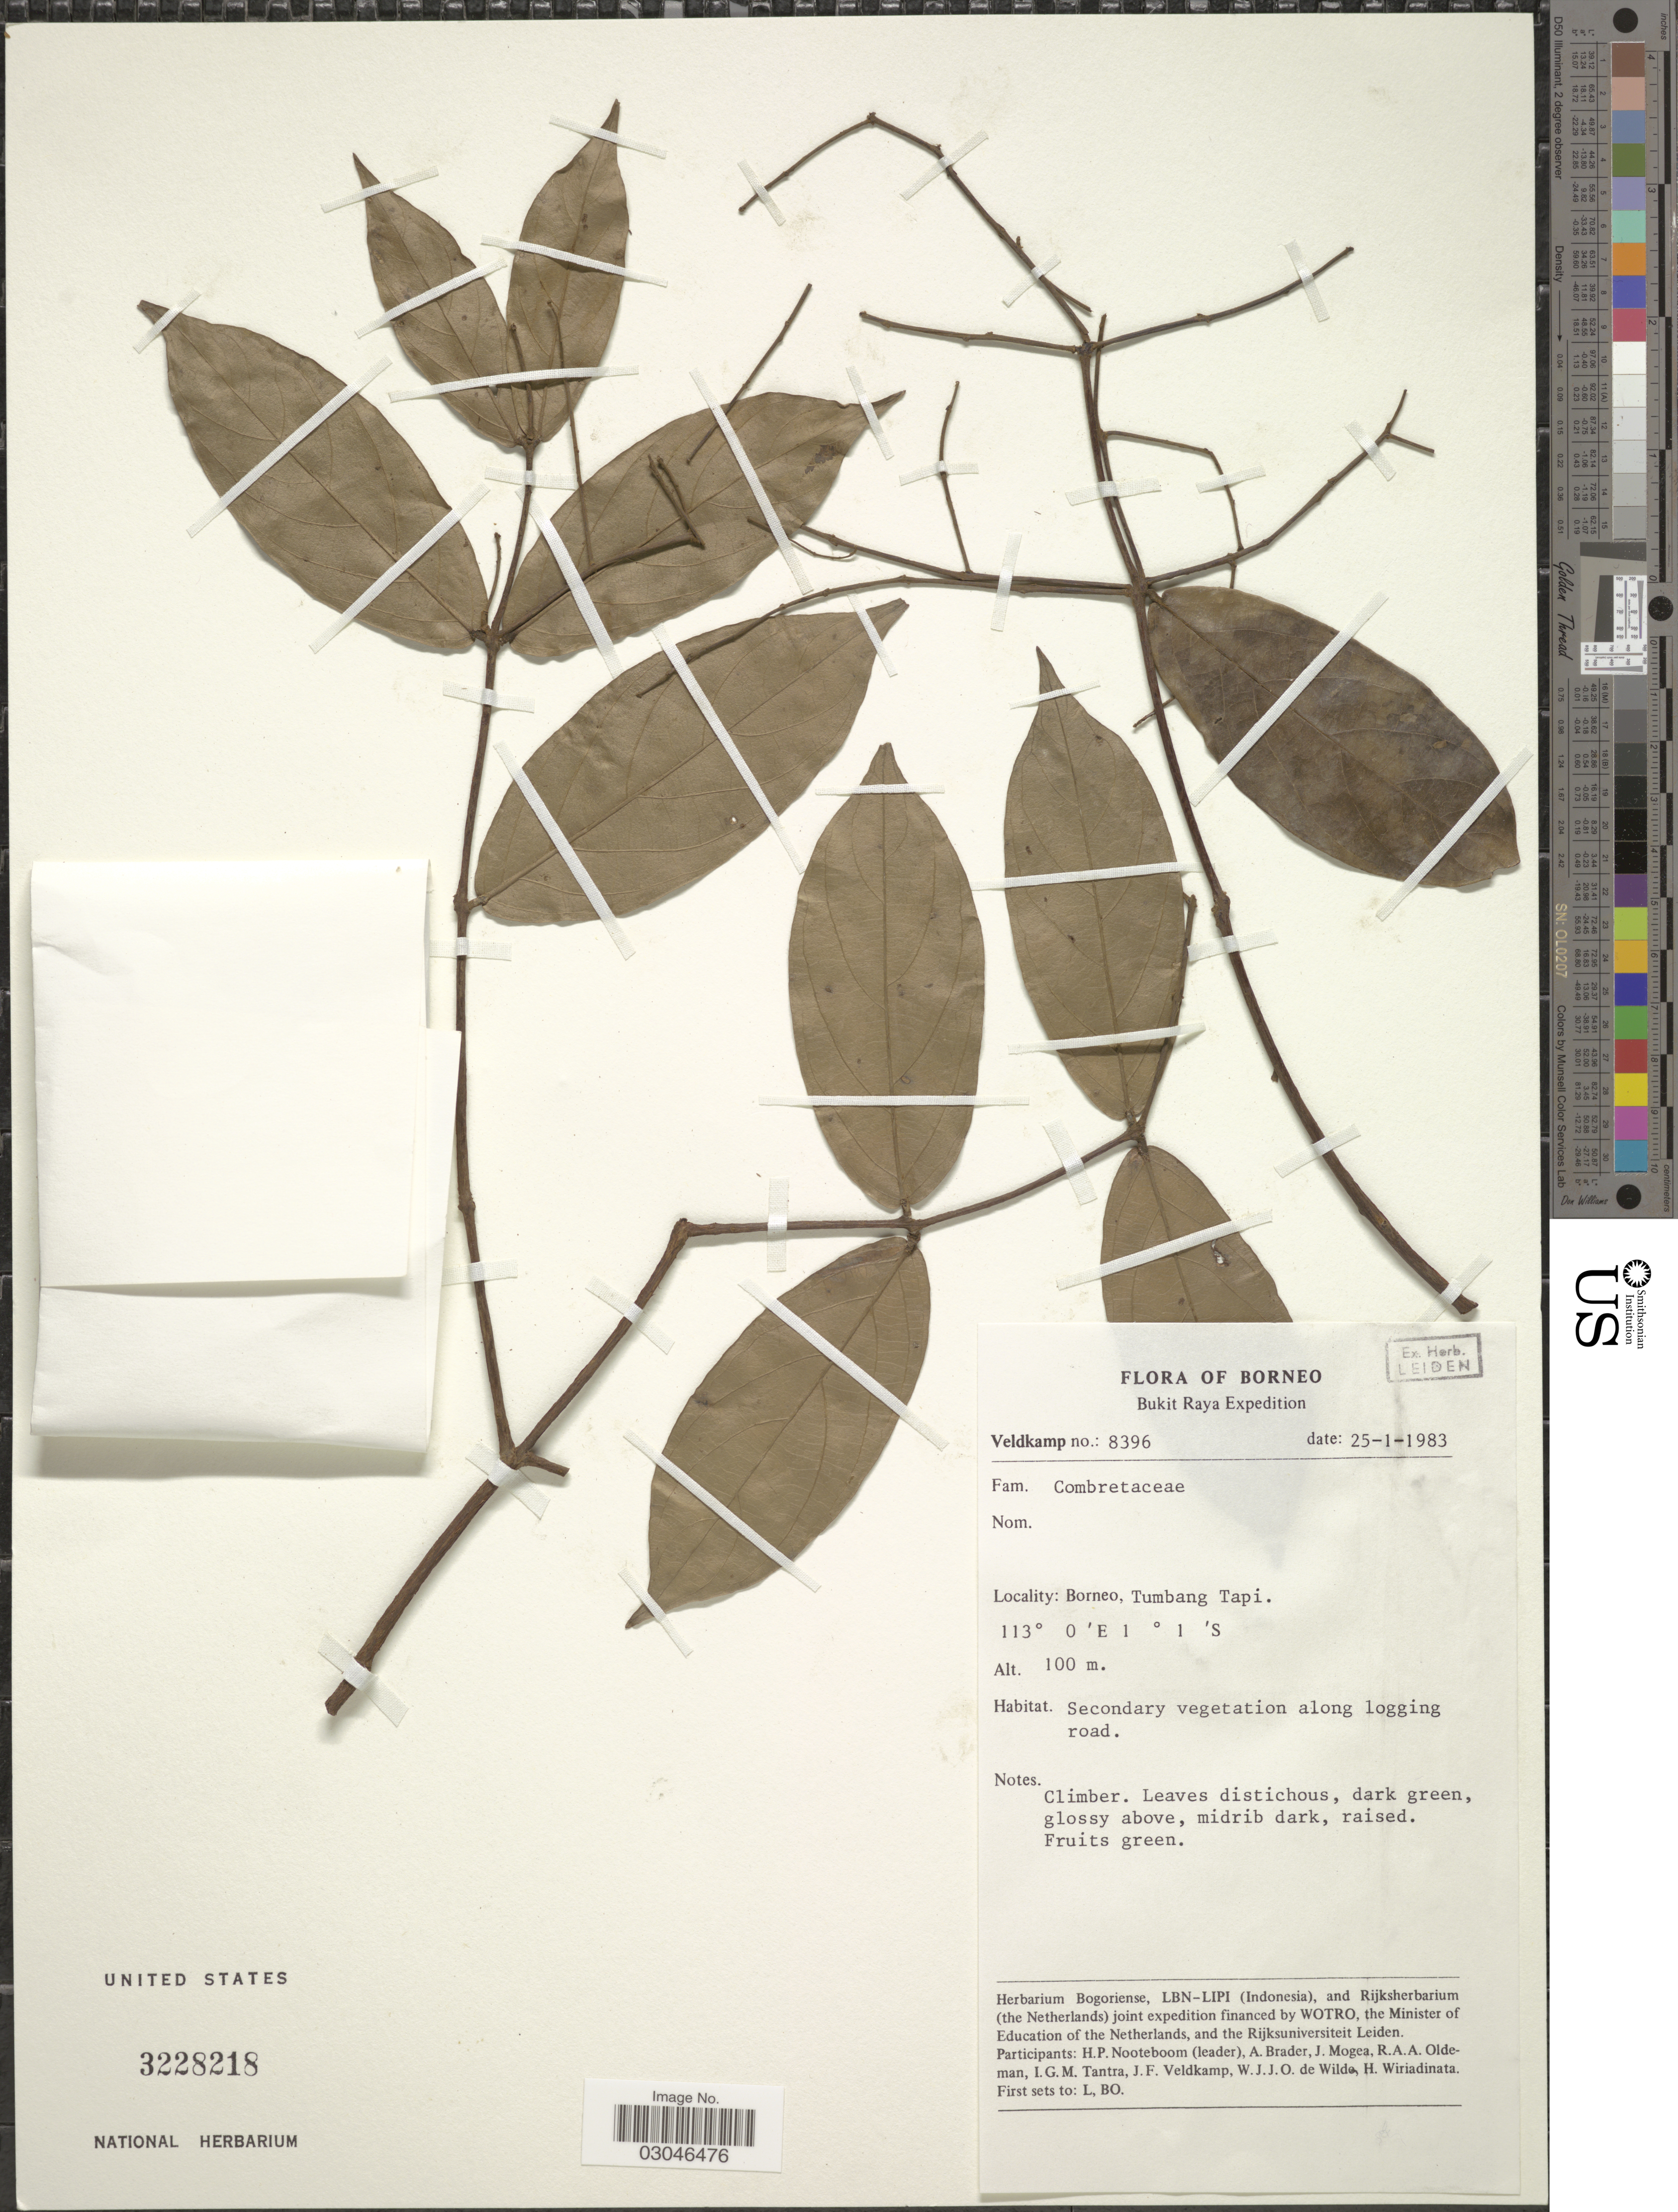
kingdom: Plantae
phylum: Tracheophyta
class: Magnoliopsida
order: Myrtales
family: Combretaceae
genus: Combretum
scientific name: Combretum sp.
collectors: J. F. Veldkamp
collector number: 8396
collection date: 1983-01-25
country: Indonesia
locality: Borneo. Bukit Raya. Tumbang Tapi.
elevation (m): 100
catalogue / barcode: US 3228218